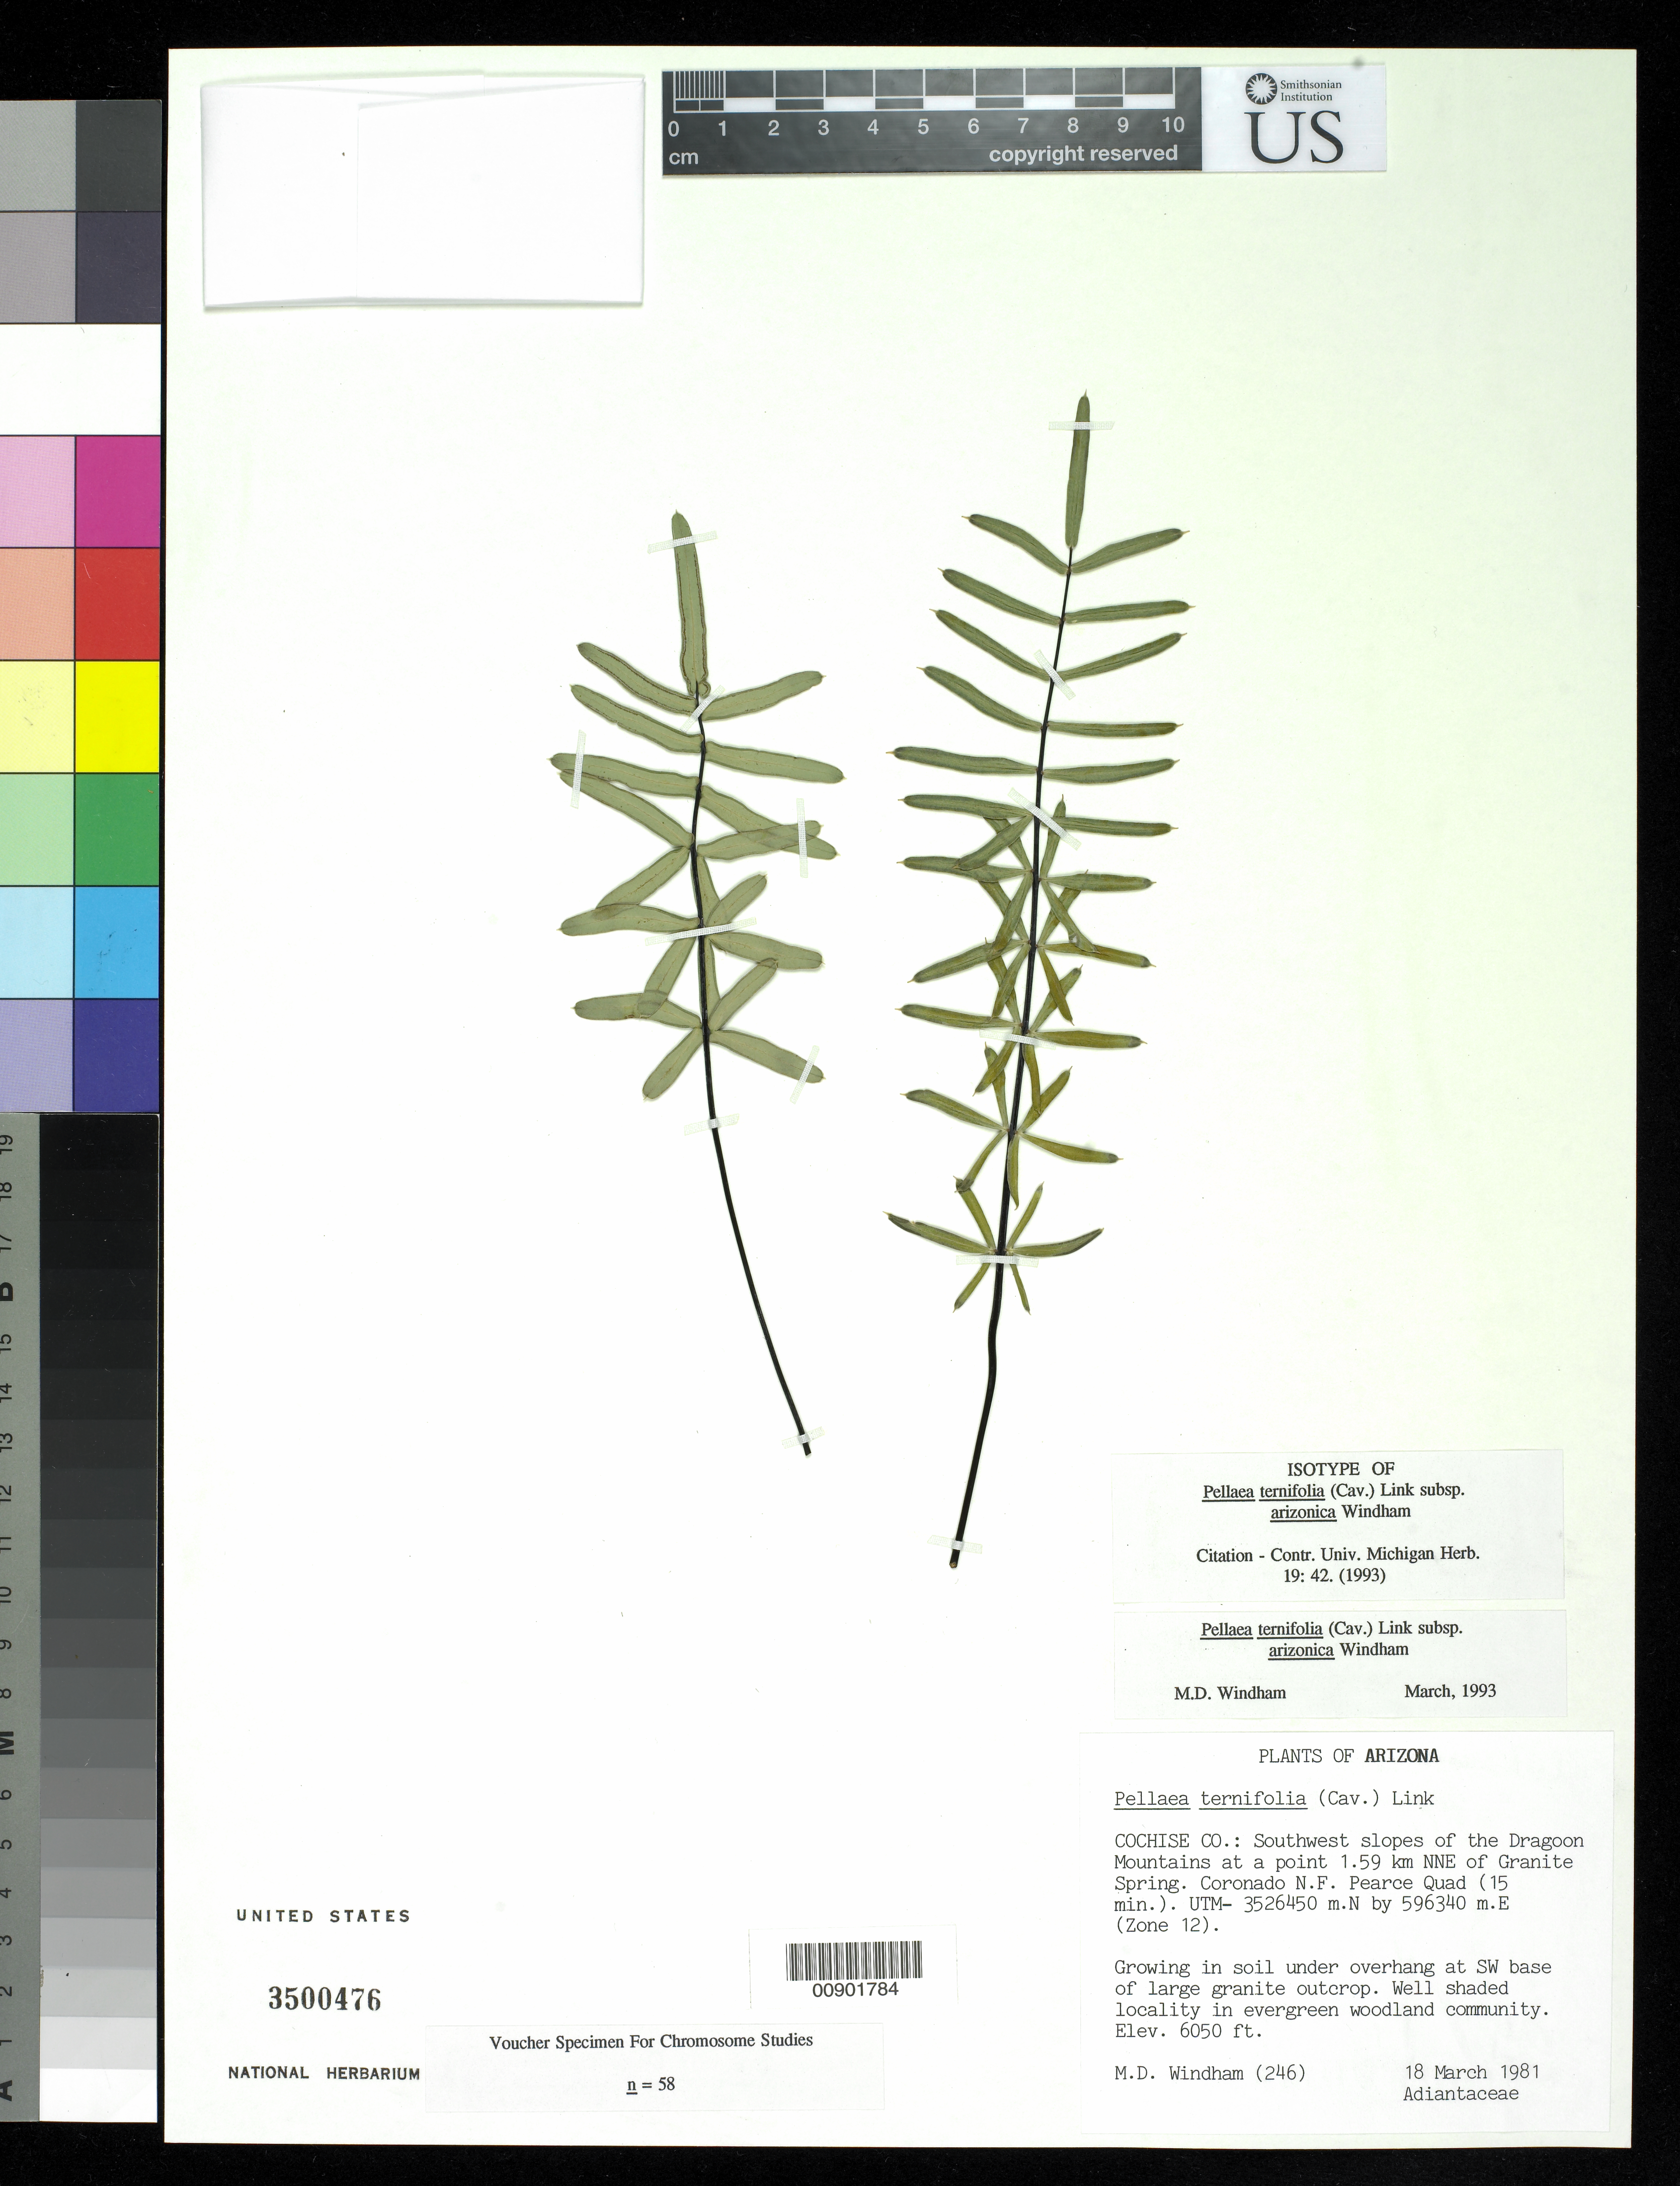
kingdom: Plantae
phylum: Tracheophyta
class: Polypodiopsida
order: Polypodiales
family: Pteridaceae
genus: Pellaea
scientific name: Pellaea ternifolia subsp. arizonica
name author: Windham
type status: Isotype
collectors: M. D. Windham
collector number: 246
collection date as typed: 18 Mar 1981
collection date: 1981-03-18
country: United States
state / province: Arizona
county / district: Cochise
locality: Cochise Co.: Southwest slopes of the Dragoon Mountains at a point 1.59 km NNE of Granite Spring. Coronado N.F. Pearce Quad (15 min.).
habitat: Growing in soil under overhand at SW base of large granite outcrop. Well shaded locality in evergreen woodland community.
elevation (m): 1844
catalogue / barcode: US 3500476